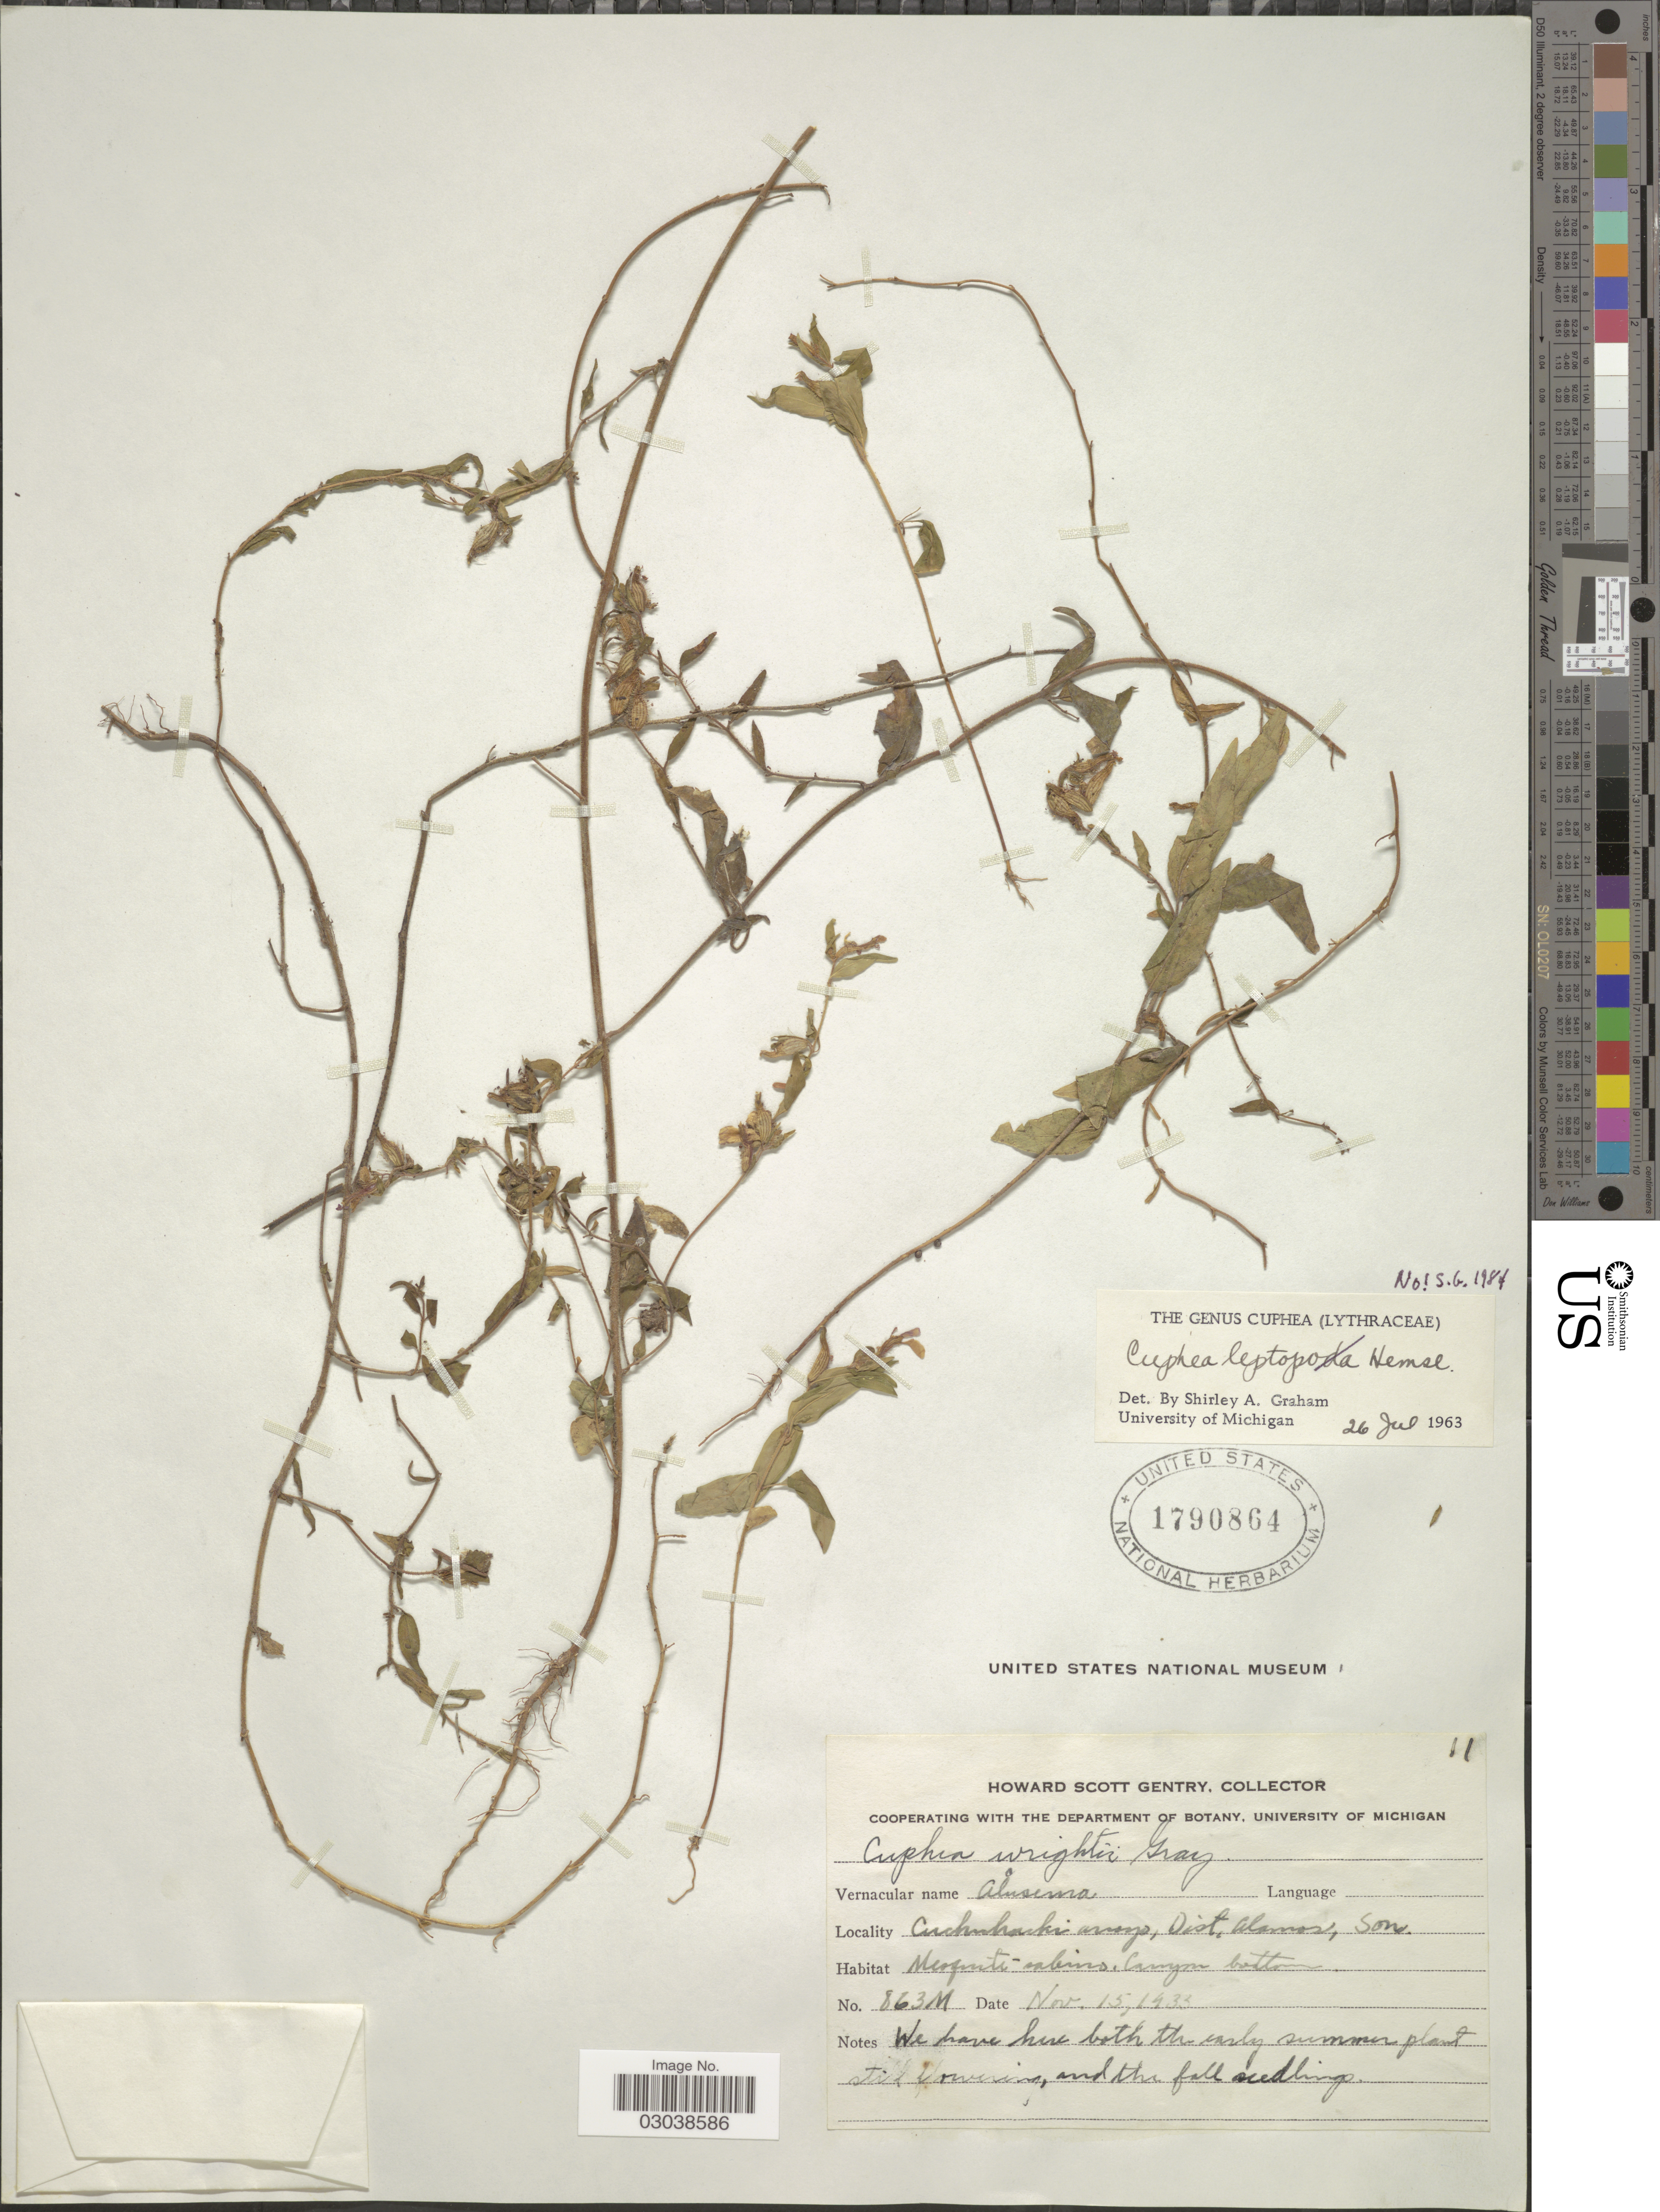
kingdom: Plantae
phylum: Tracheophyta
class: Magnoliopsida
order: Myrtales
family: Lythraceae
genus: Cuphea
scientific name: Cuphea leptopoda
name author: Hemsl.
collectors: H. S. Gentry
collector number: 863M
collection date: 1933-11-15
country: Mexico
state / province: Sonora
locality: Cuchuhachi arroyo, Dist. Alamos, Son.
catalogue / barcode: US 1790864